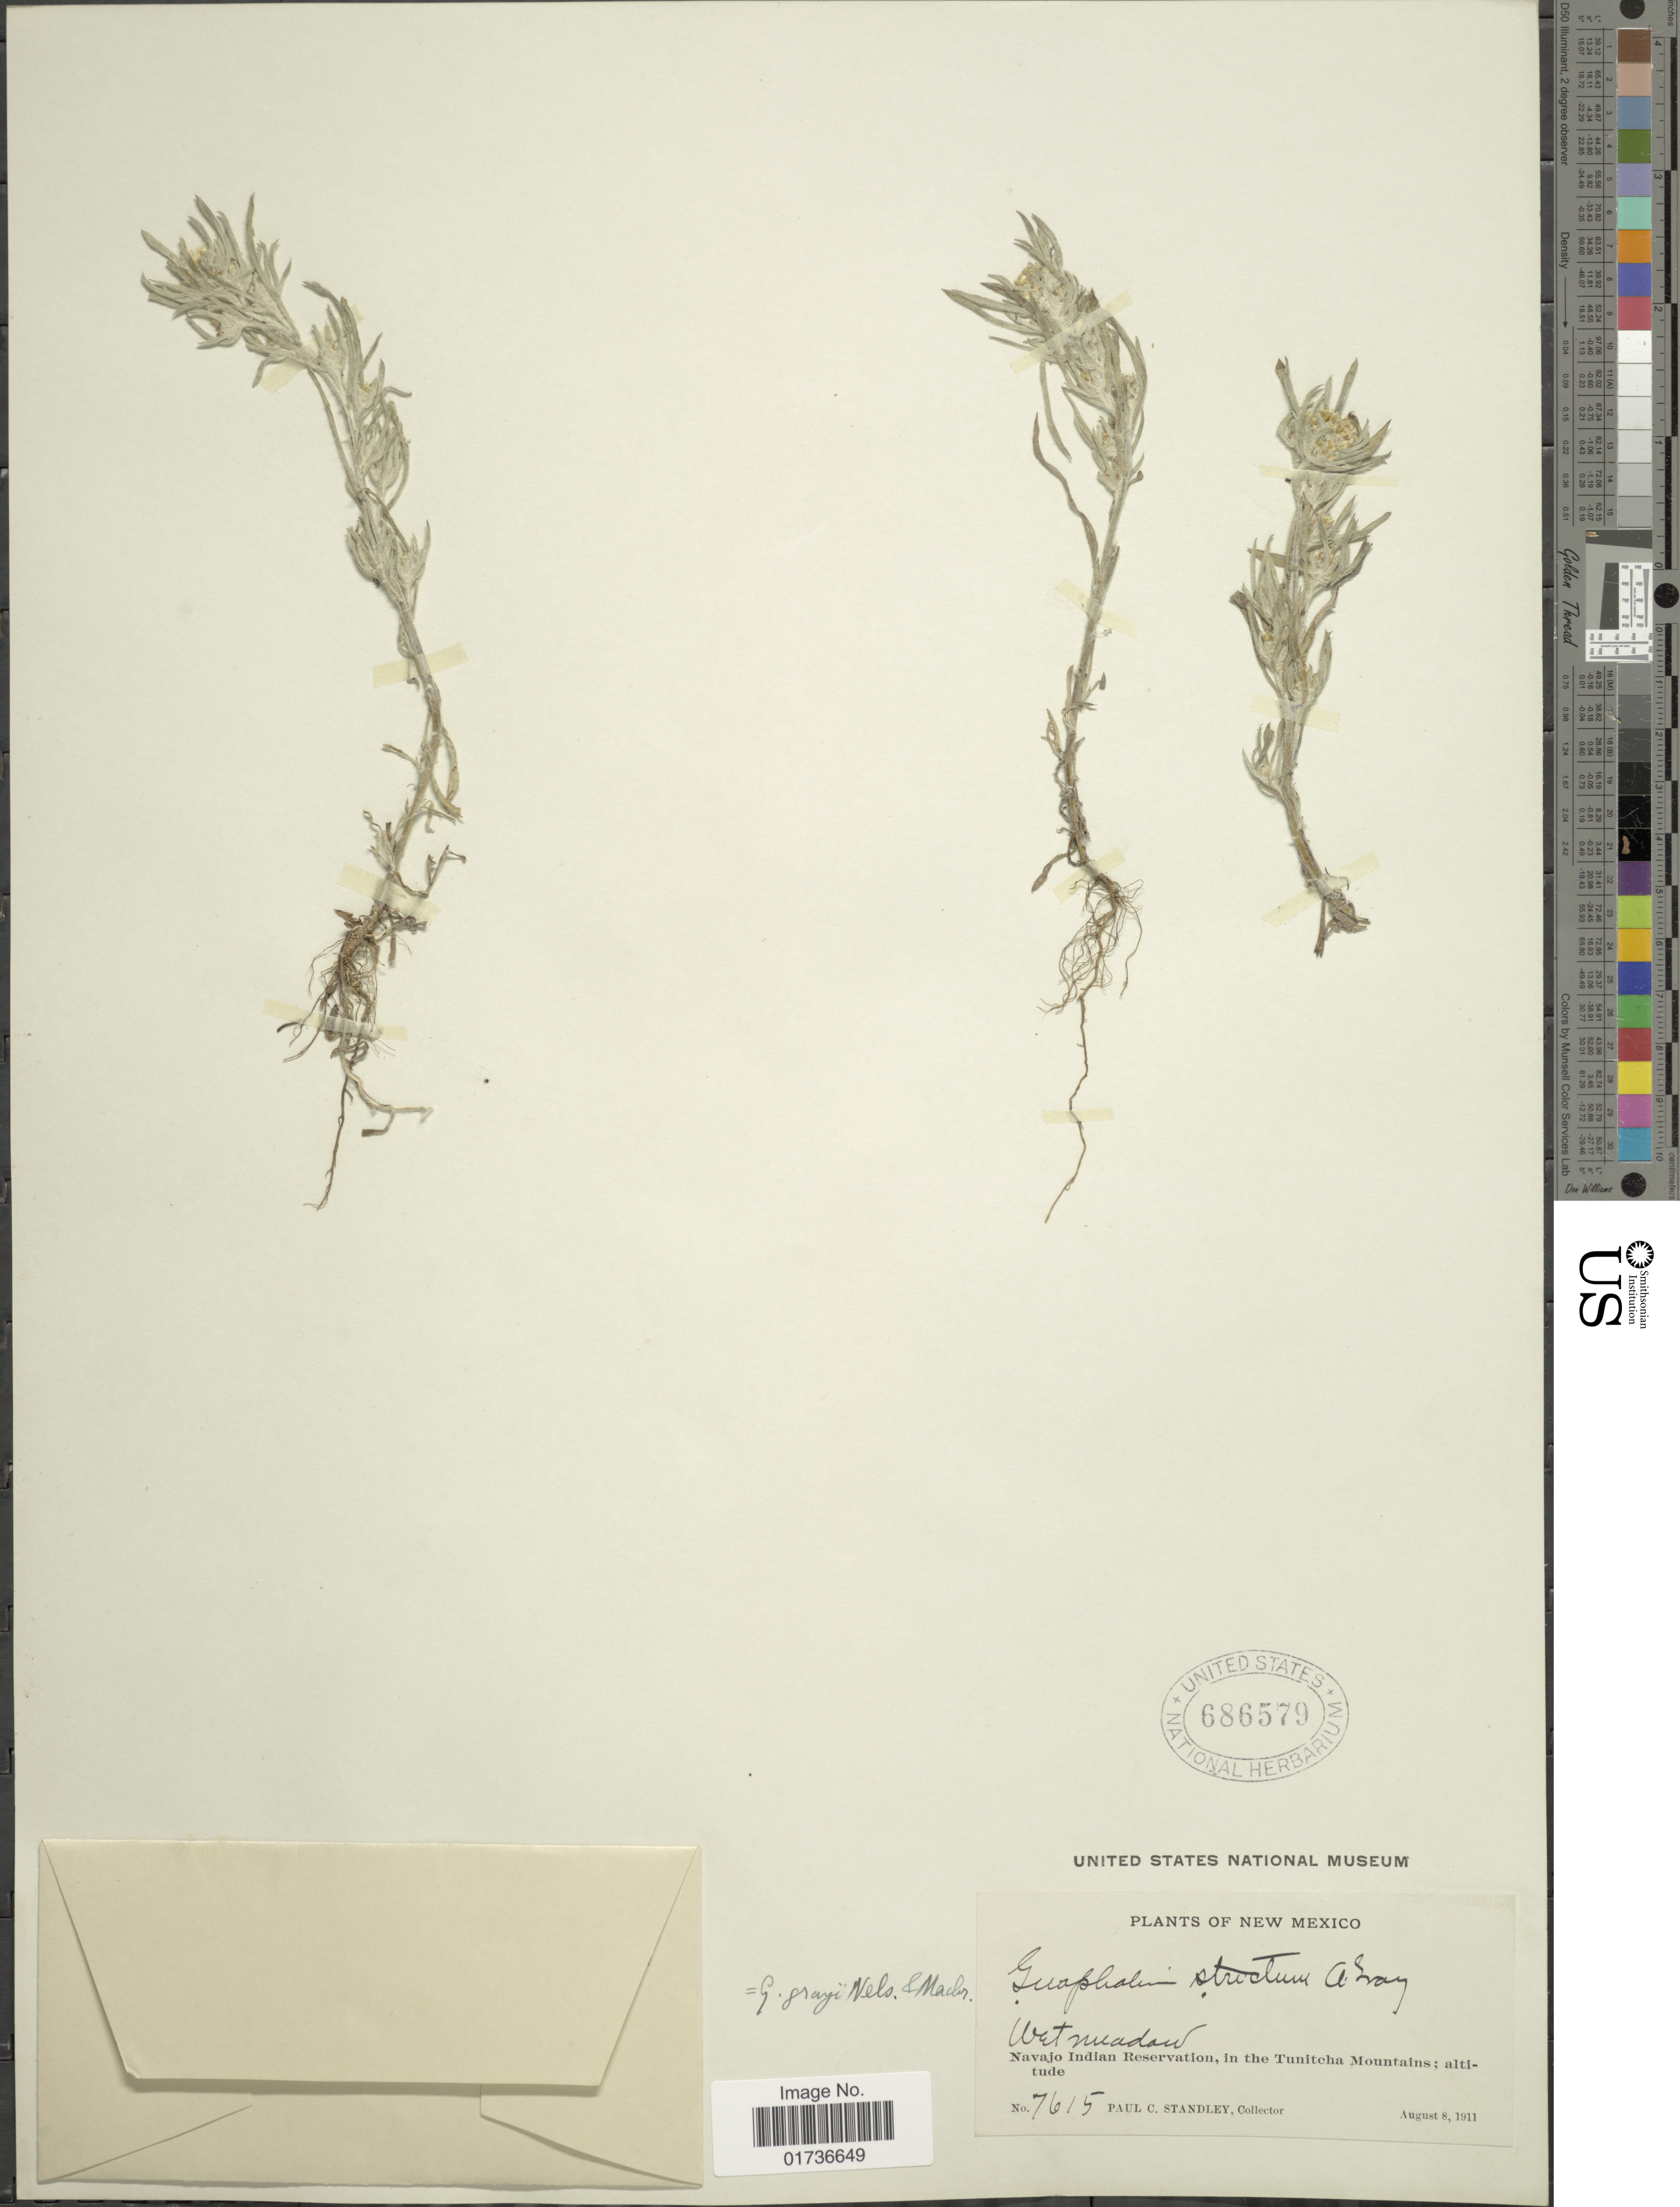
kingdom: Plantae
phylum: Tracheophyta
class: Magnoliopsida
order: Asterales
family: Asteraceae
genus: Gnaphalium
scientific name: Gnaphalium grayi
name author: A. Nelson & J.F. Macbr.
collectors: P. C. Standley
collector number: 7615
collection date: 1911-08-08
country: United States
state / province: New Mexico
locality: Wet meadow, Navajo Indian Reservation, in the Tunitcha Mountains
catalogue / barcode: US 686579